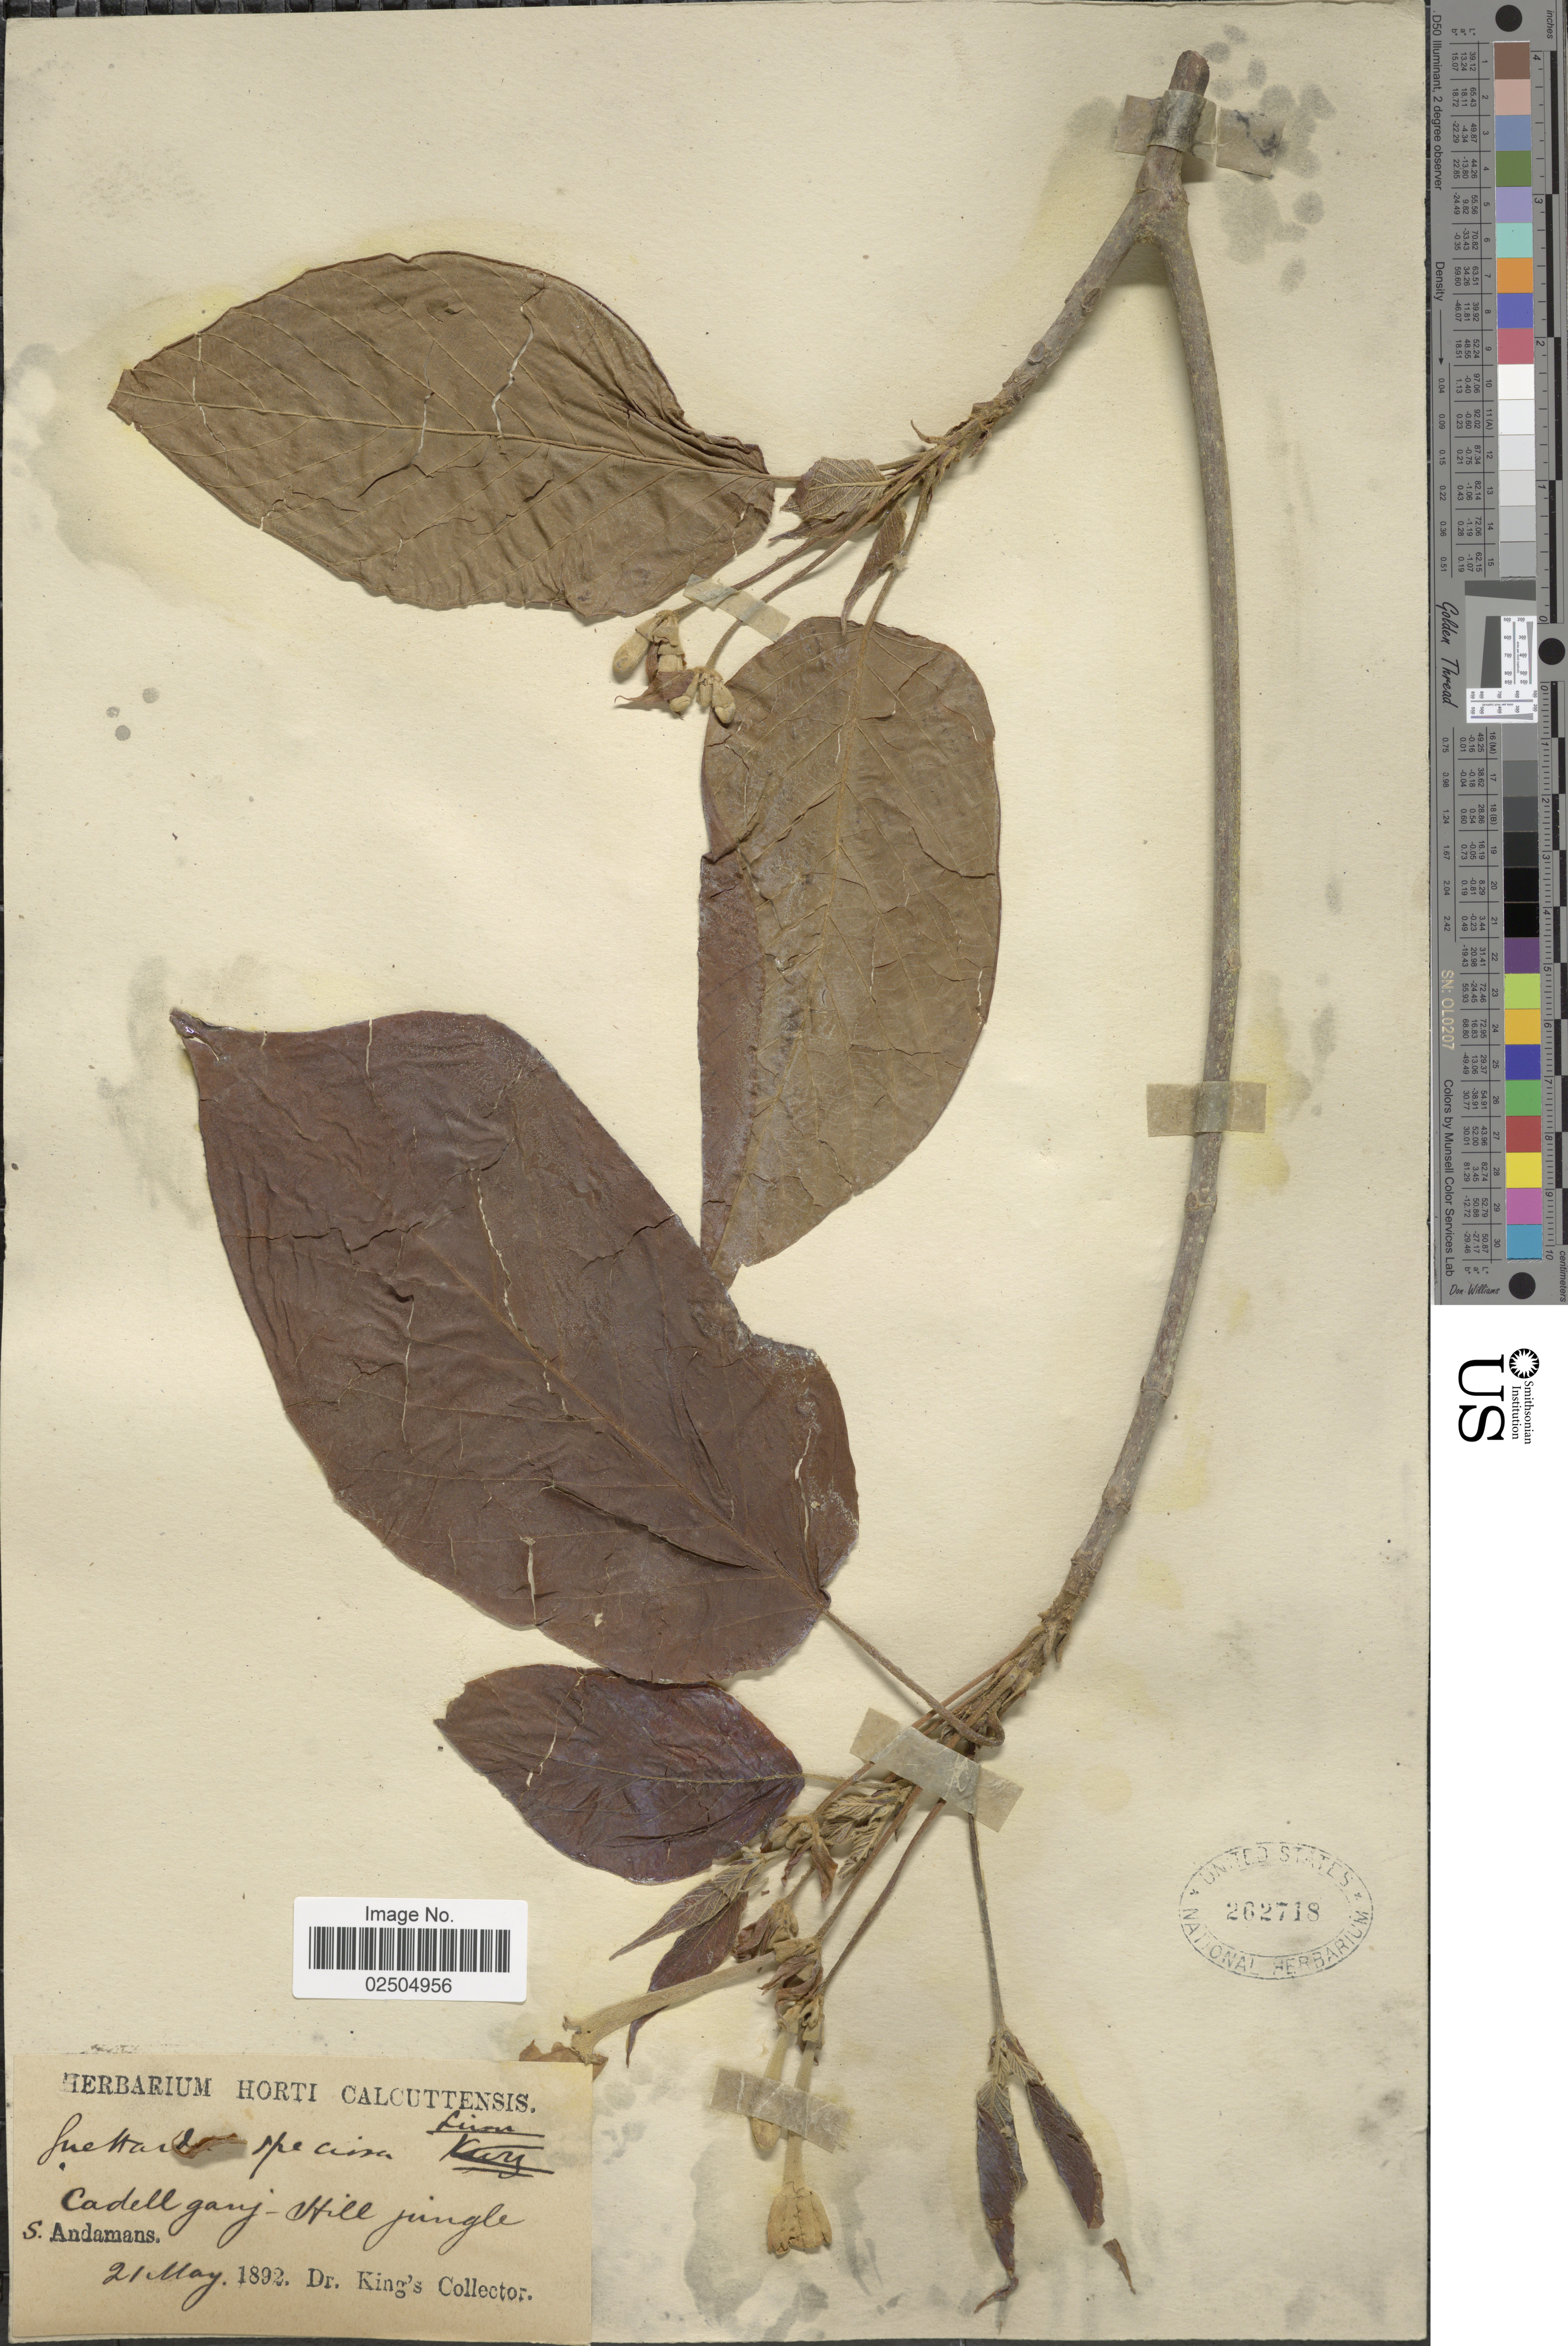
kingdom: Plantae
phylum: Tracheophyta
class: Magnoliopsida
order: Gentianales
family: Rubiaceae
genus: Guettarda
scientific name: Guettarda speciosa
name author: L.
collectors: Dr. King's collector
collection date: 1892-05-21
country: India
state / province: Andaman and Nicobar Islands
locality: Cadellganj-Hill jungle, S. Andamans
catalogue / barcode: US 262718